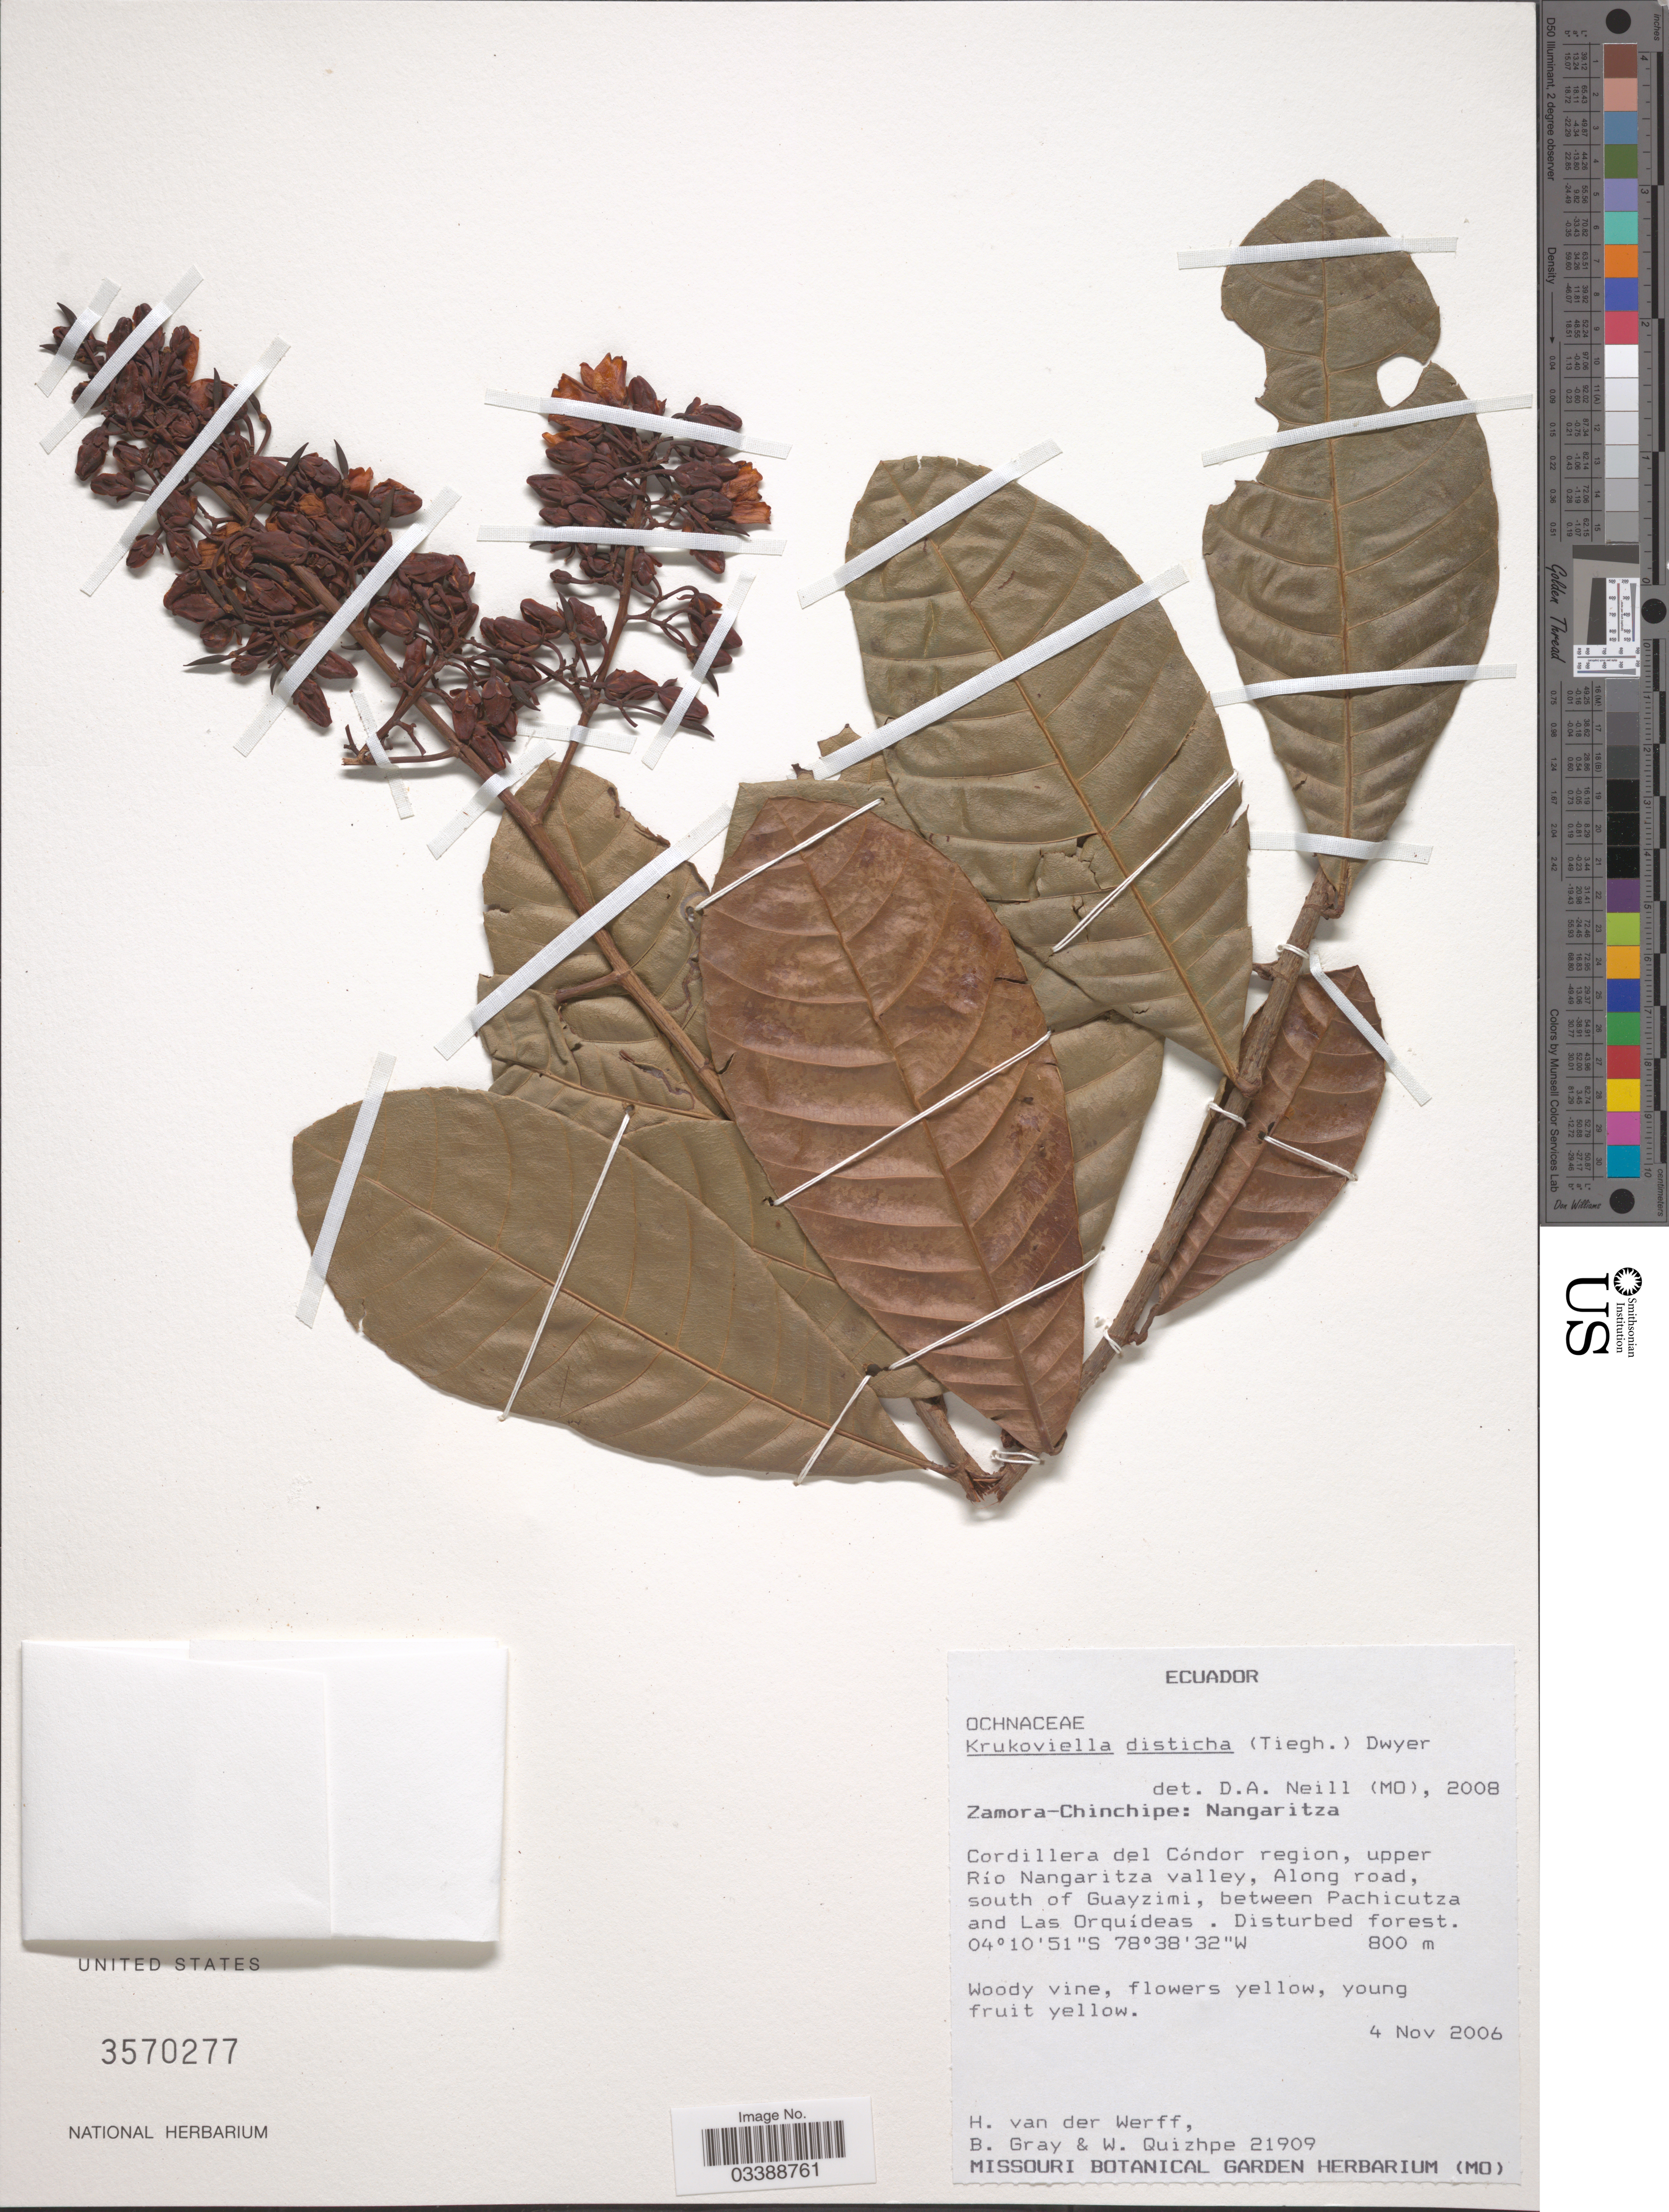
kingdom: Plantae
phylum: Tracheophyta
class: Magnoliopsida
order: Malpighiales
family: Ochnaceae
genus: Krukoviella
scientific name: Krukoviella disticha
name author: (Tiegh.) Engl.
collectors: H. van der Werff, B. Gray & W. Quizhpe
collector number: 21909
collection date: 2006-11-04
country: Ecuador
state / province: Zamora-Chinchipe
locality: Nangaritza. Cordillera del Cóndor region, upper Río Nangaritza valley, Along road, south of Guayzimi, between Pachicutza and Las Orquídeas.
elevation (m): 800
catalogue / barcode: US 3570277